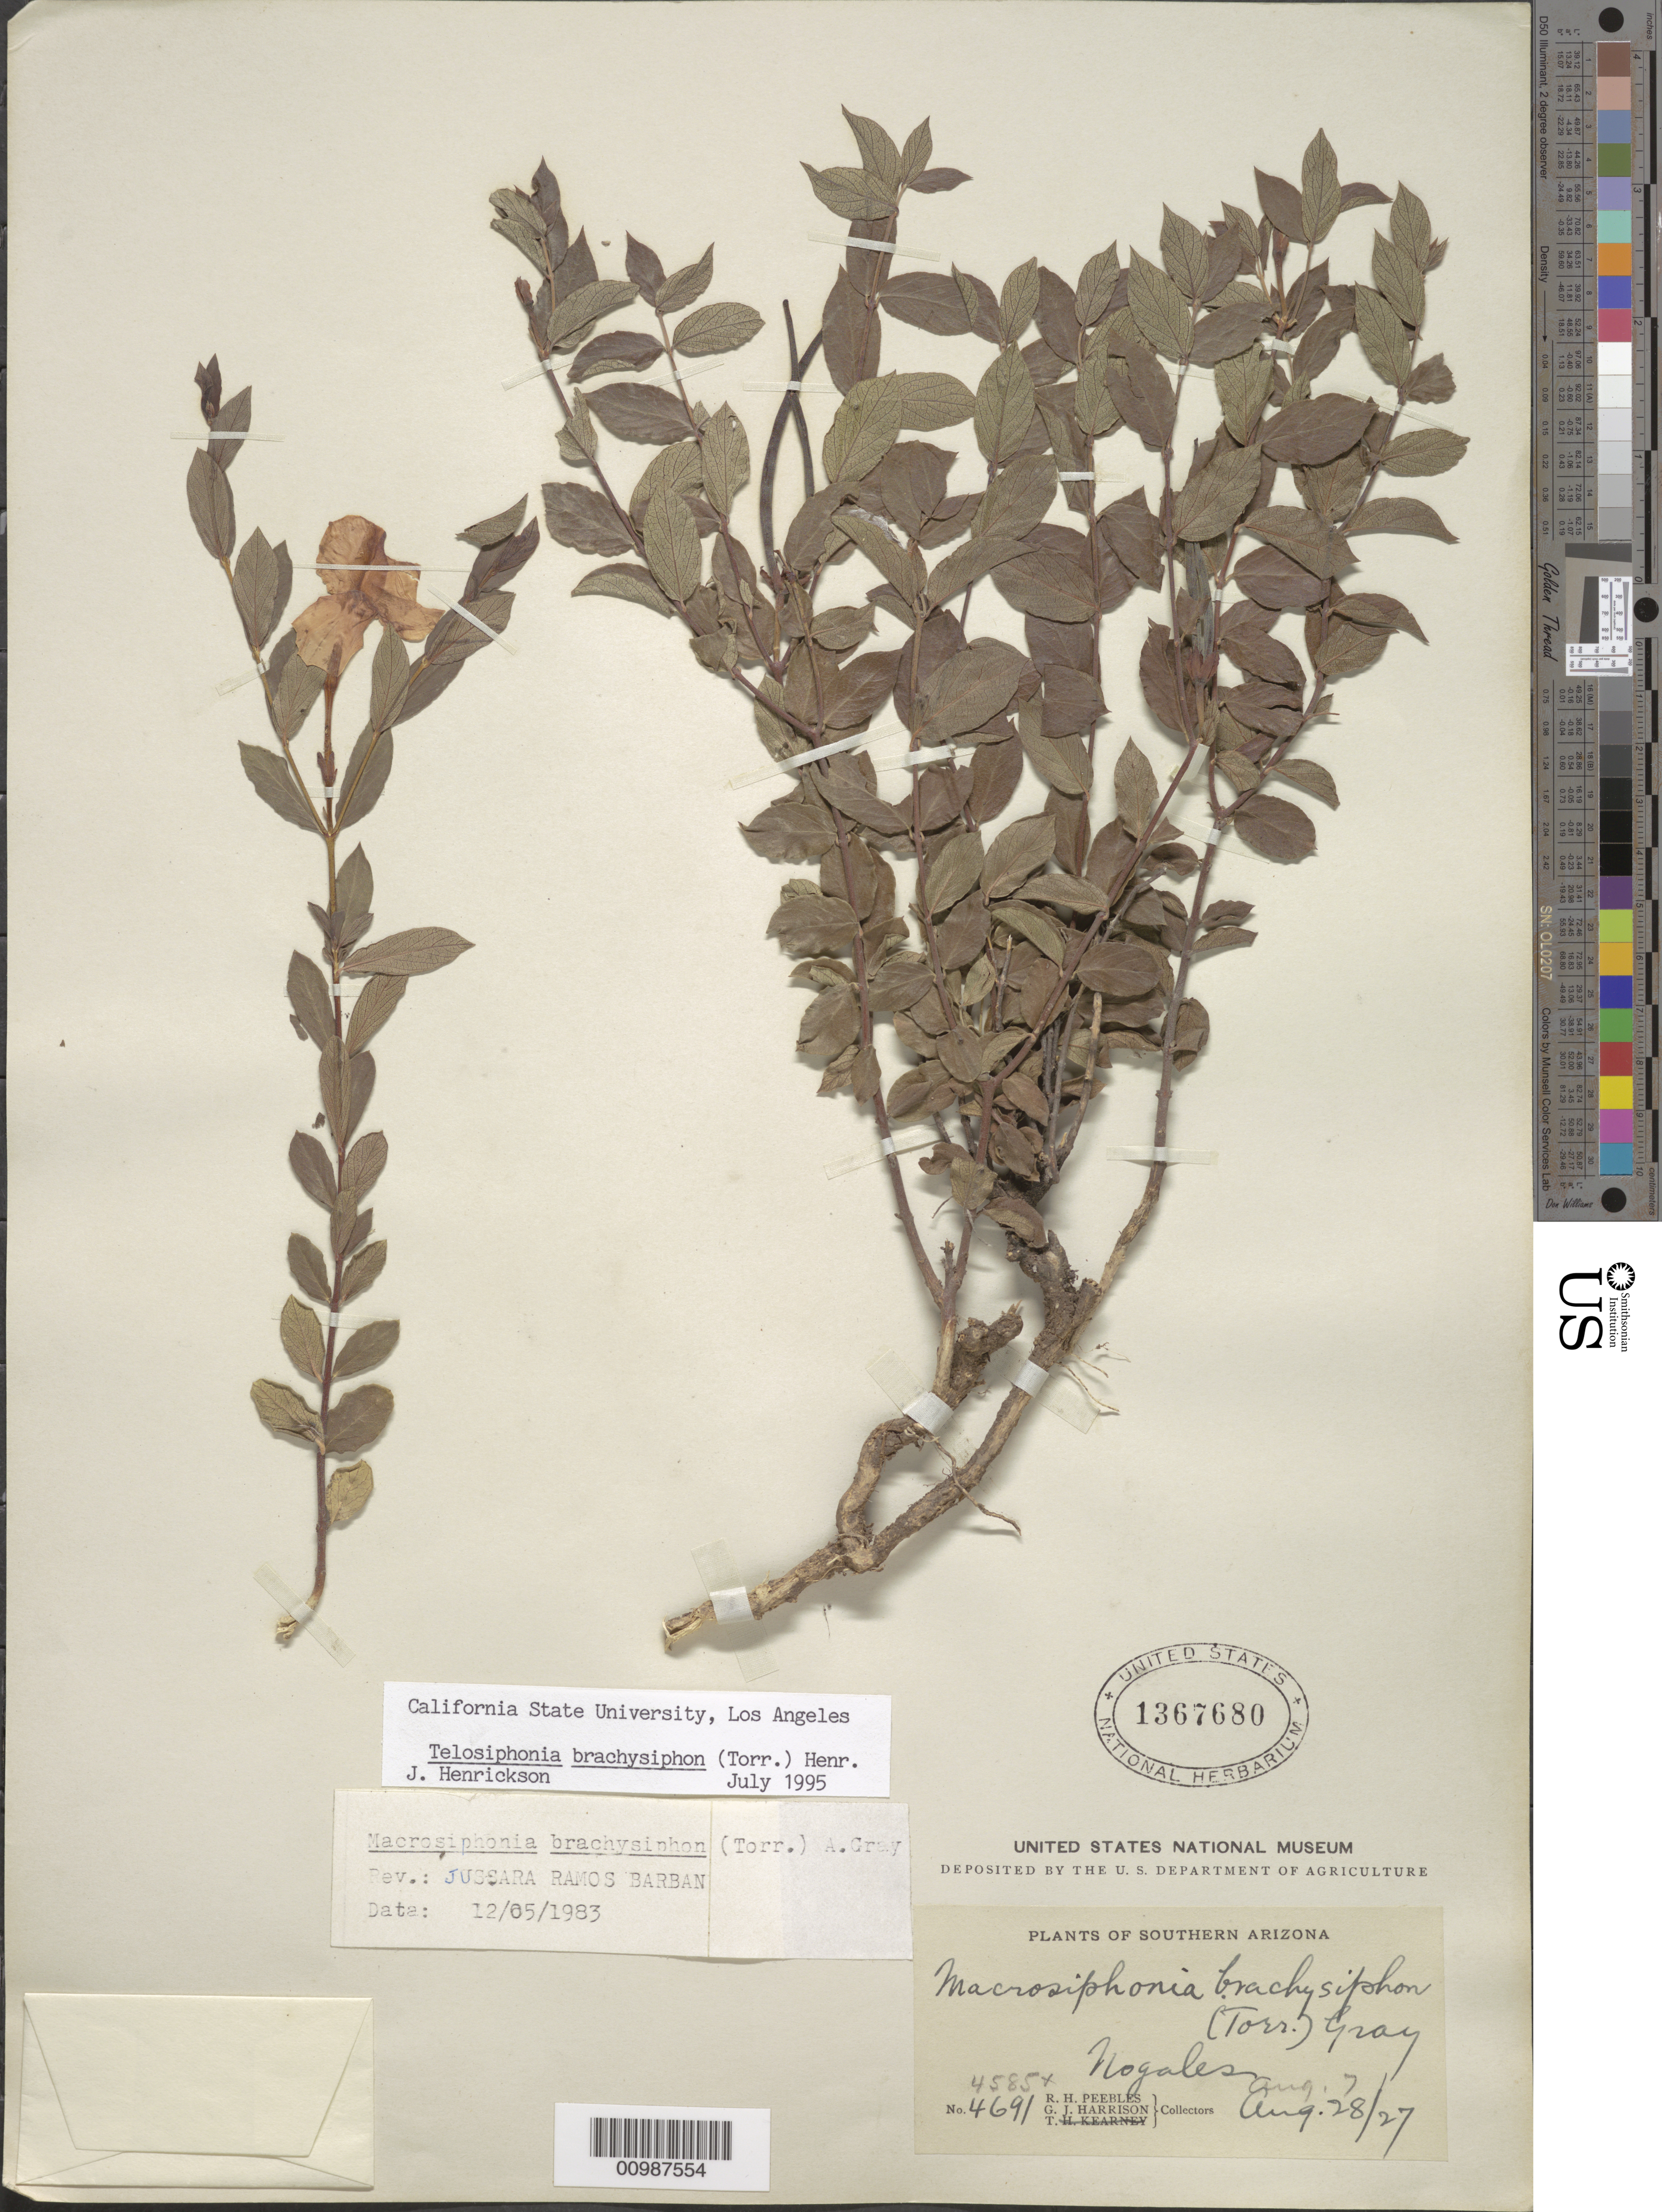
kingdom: Plantae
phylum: Tracheophyta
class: Magnoliopsida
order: Gentianales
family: Apocynaceae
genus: Macrosiphonia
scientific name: Macrosiphonia brachysiphon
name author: (Torr.) A. Gray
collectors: R. H. Peebles & G. J. Harrison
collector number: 4691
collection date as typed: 28 Aug 1927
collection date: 1927-08-28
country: United States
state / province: Arizona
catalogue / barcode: US 1367680